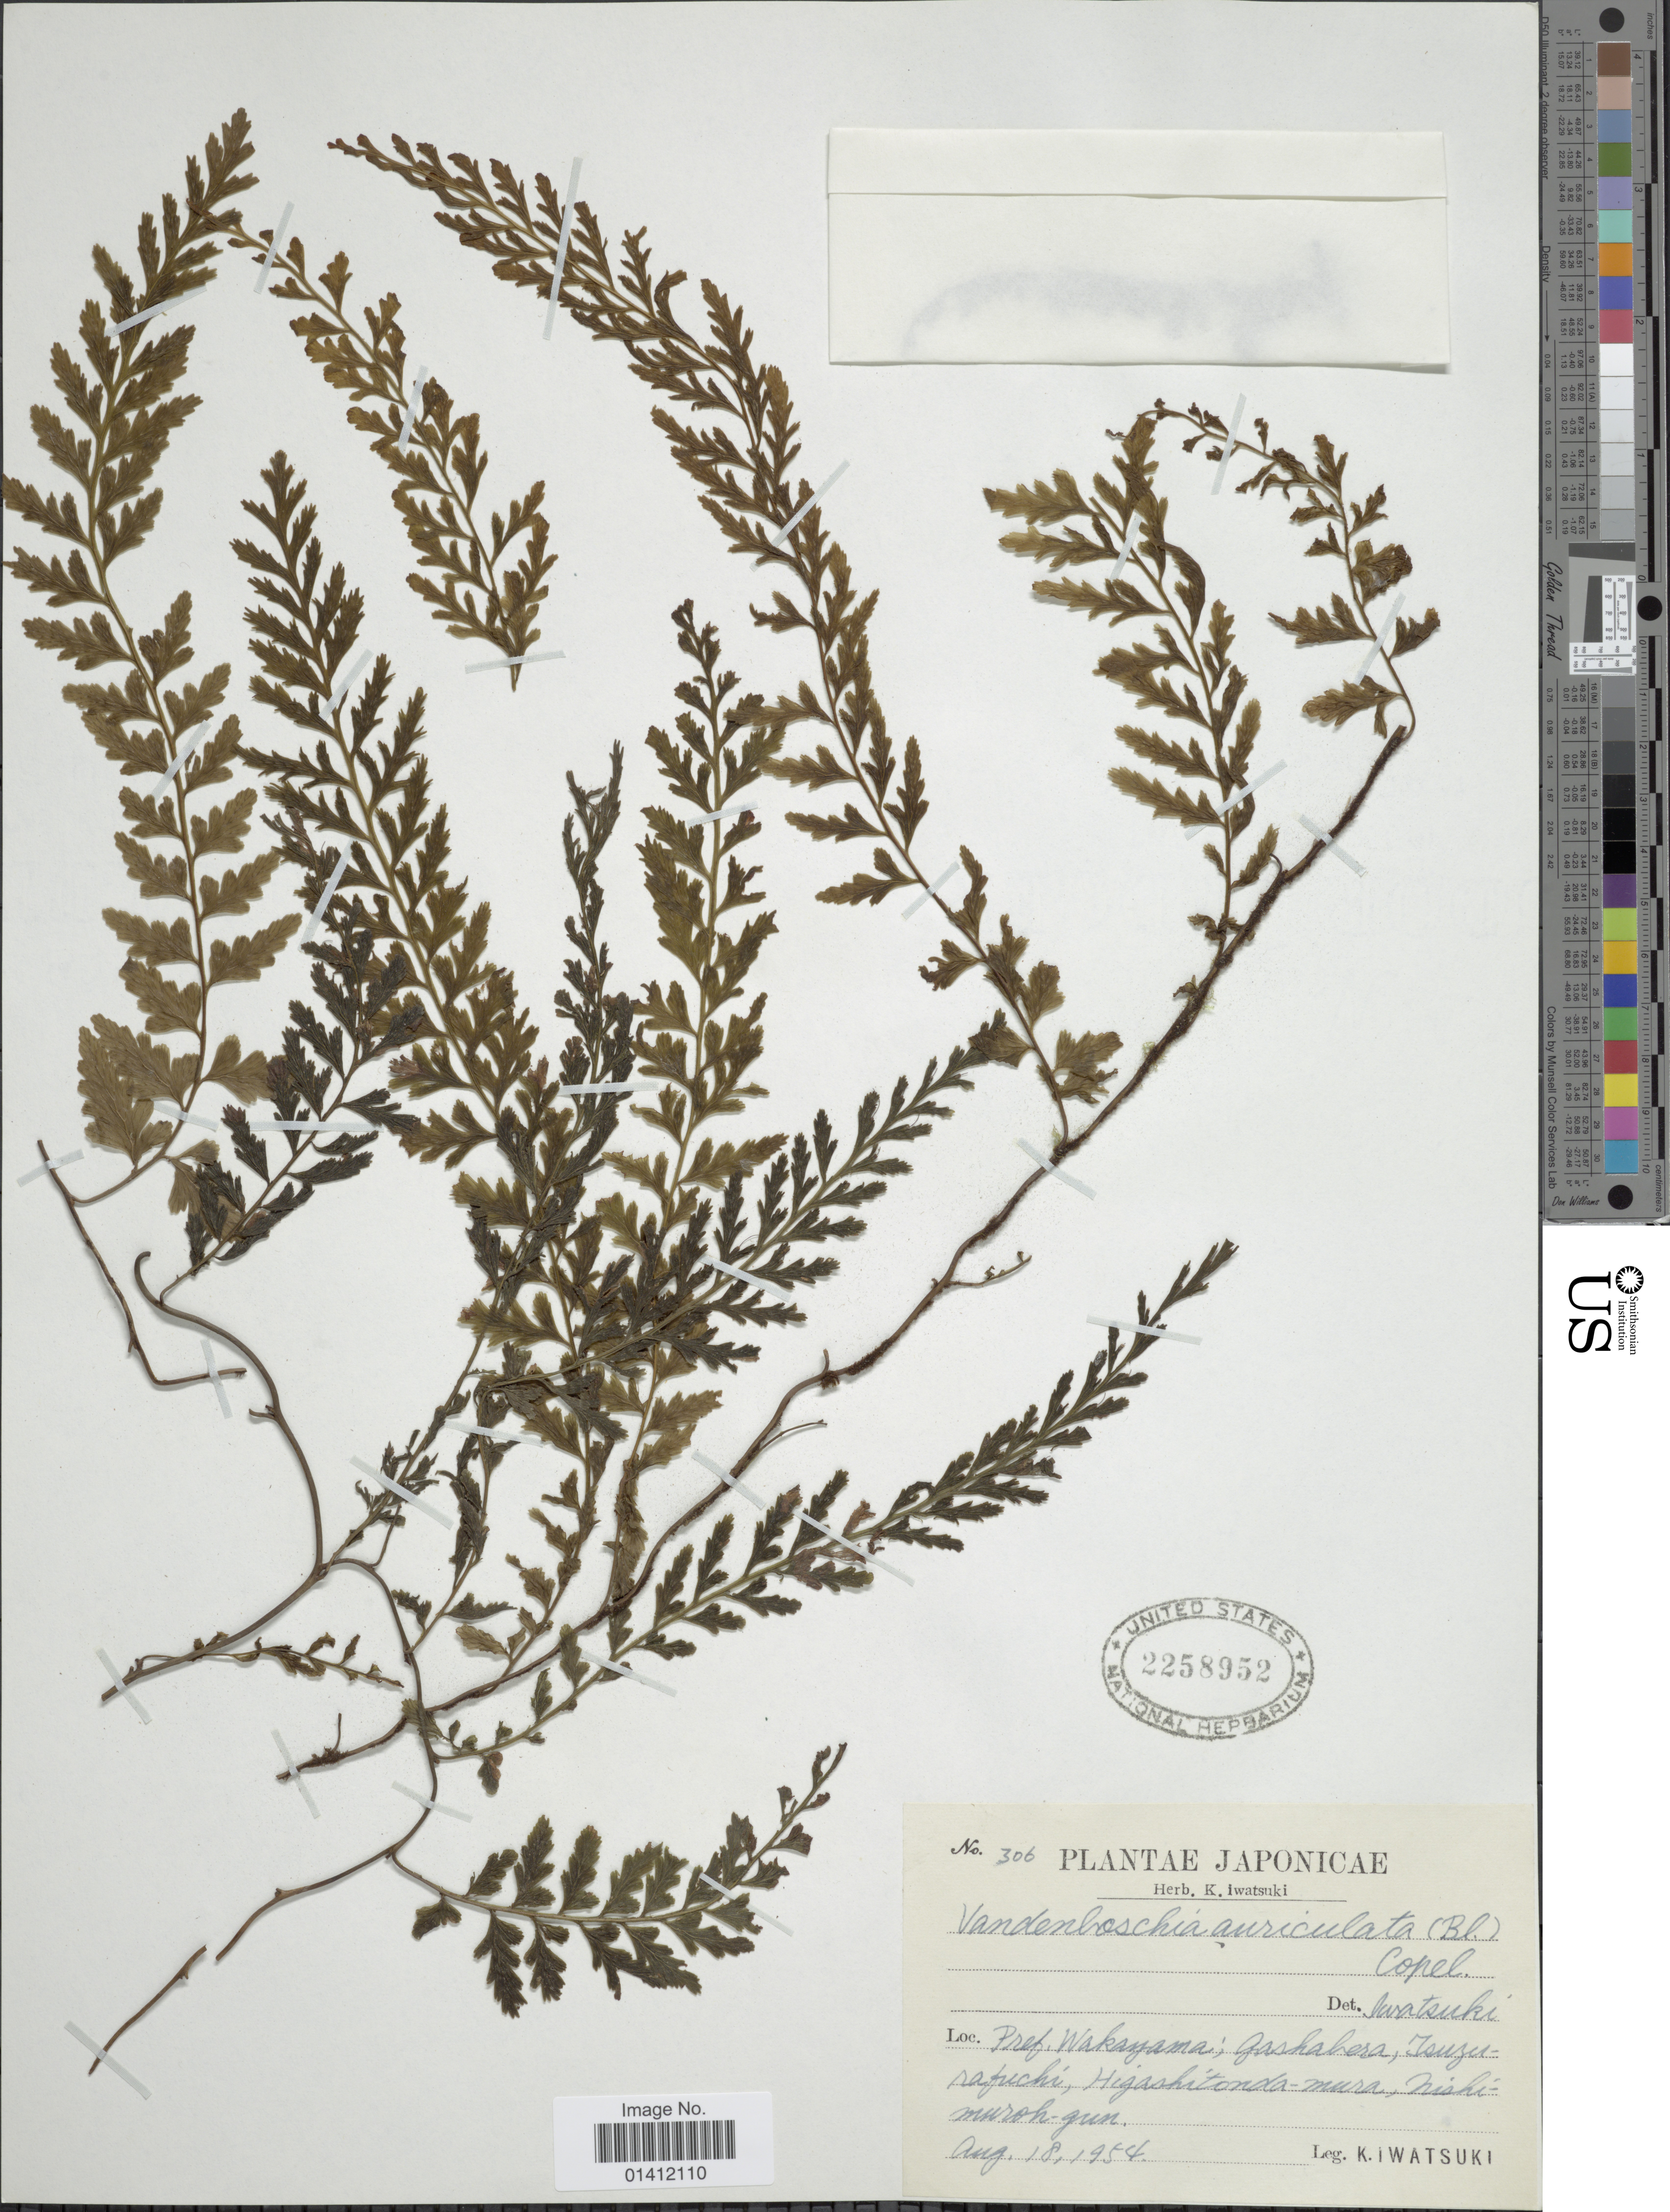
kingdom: Plantae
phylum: Tracheophyta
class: Polypodiopsida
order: Hymenophyllales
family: Hymenophyllaceae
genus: Vandenboschia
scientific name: Vandenboschia auriculata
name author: (Blume) Copel.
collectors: K. Iwatsuki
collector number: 306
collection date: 1954-08-18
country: Japan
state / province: Wakayama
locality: Gaskahera, Isuzurafuchi; Hoigashitonda-mura, Nishimuroh-gun.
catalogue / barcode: US 2258952